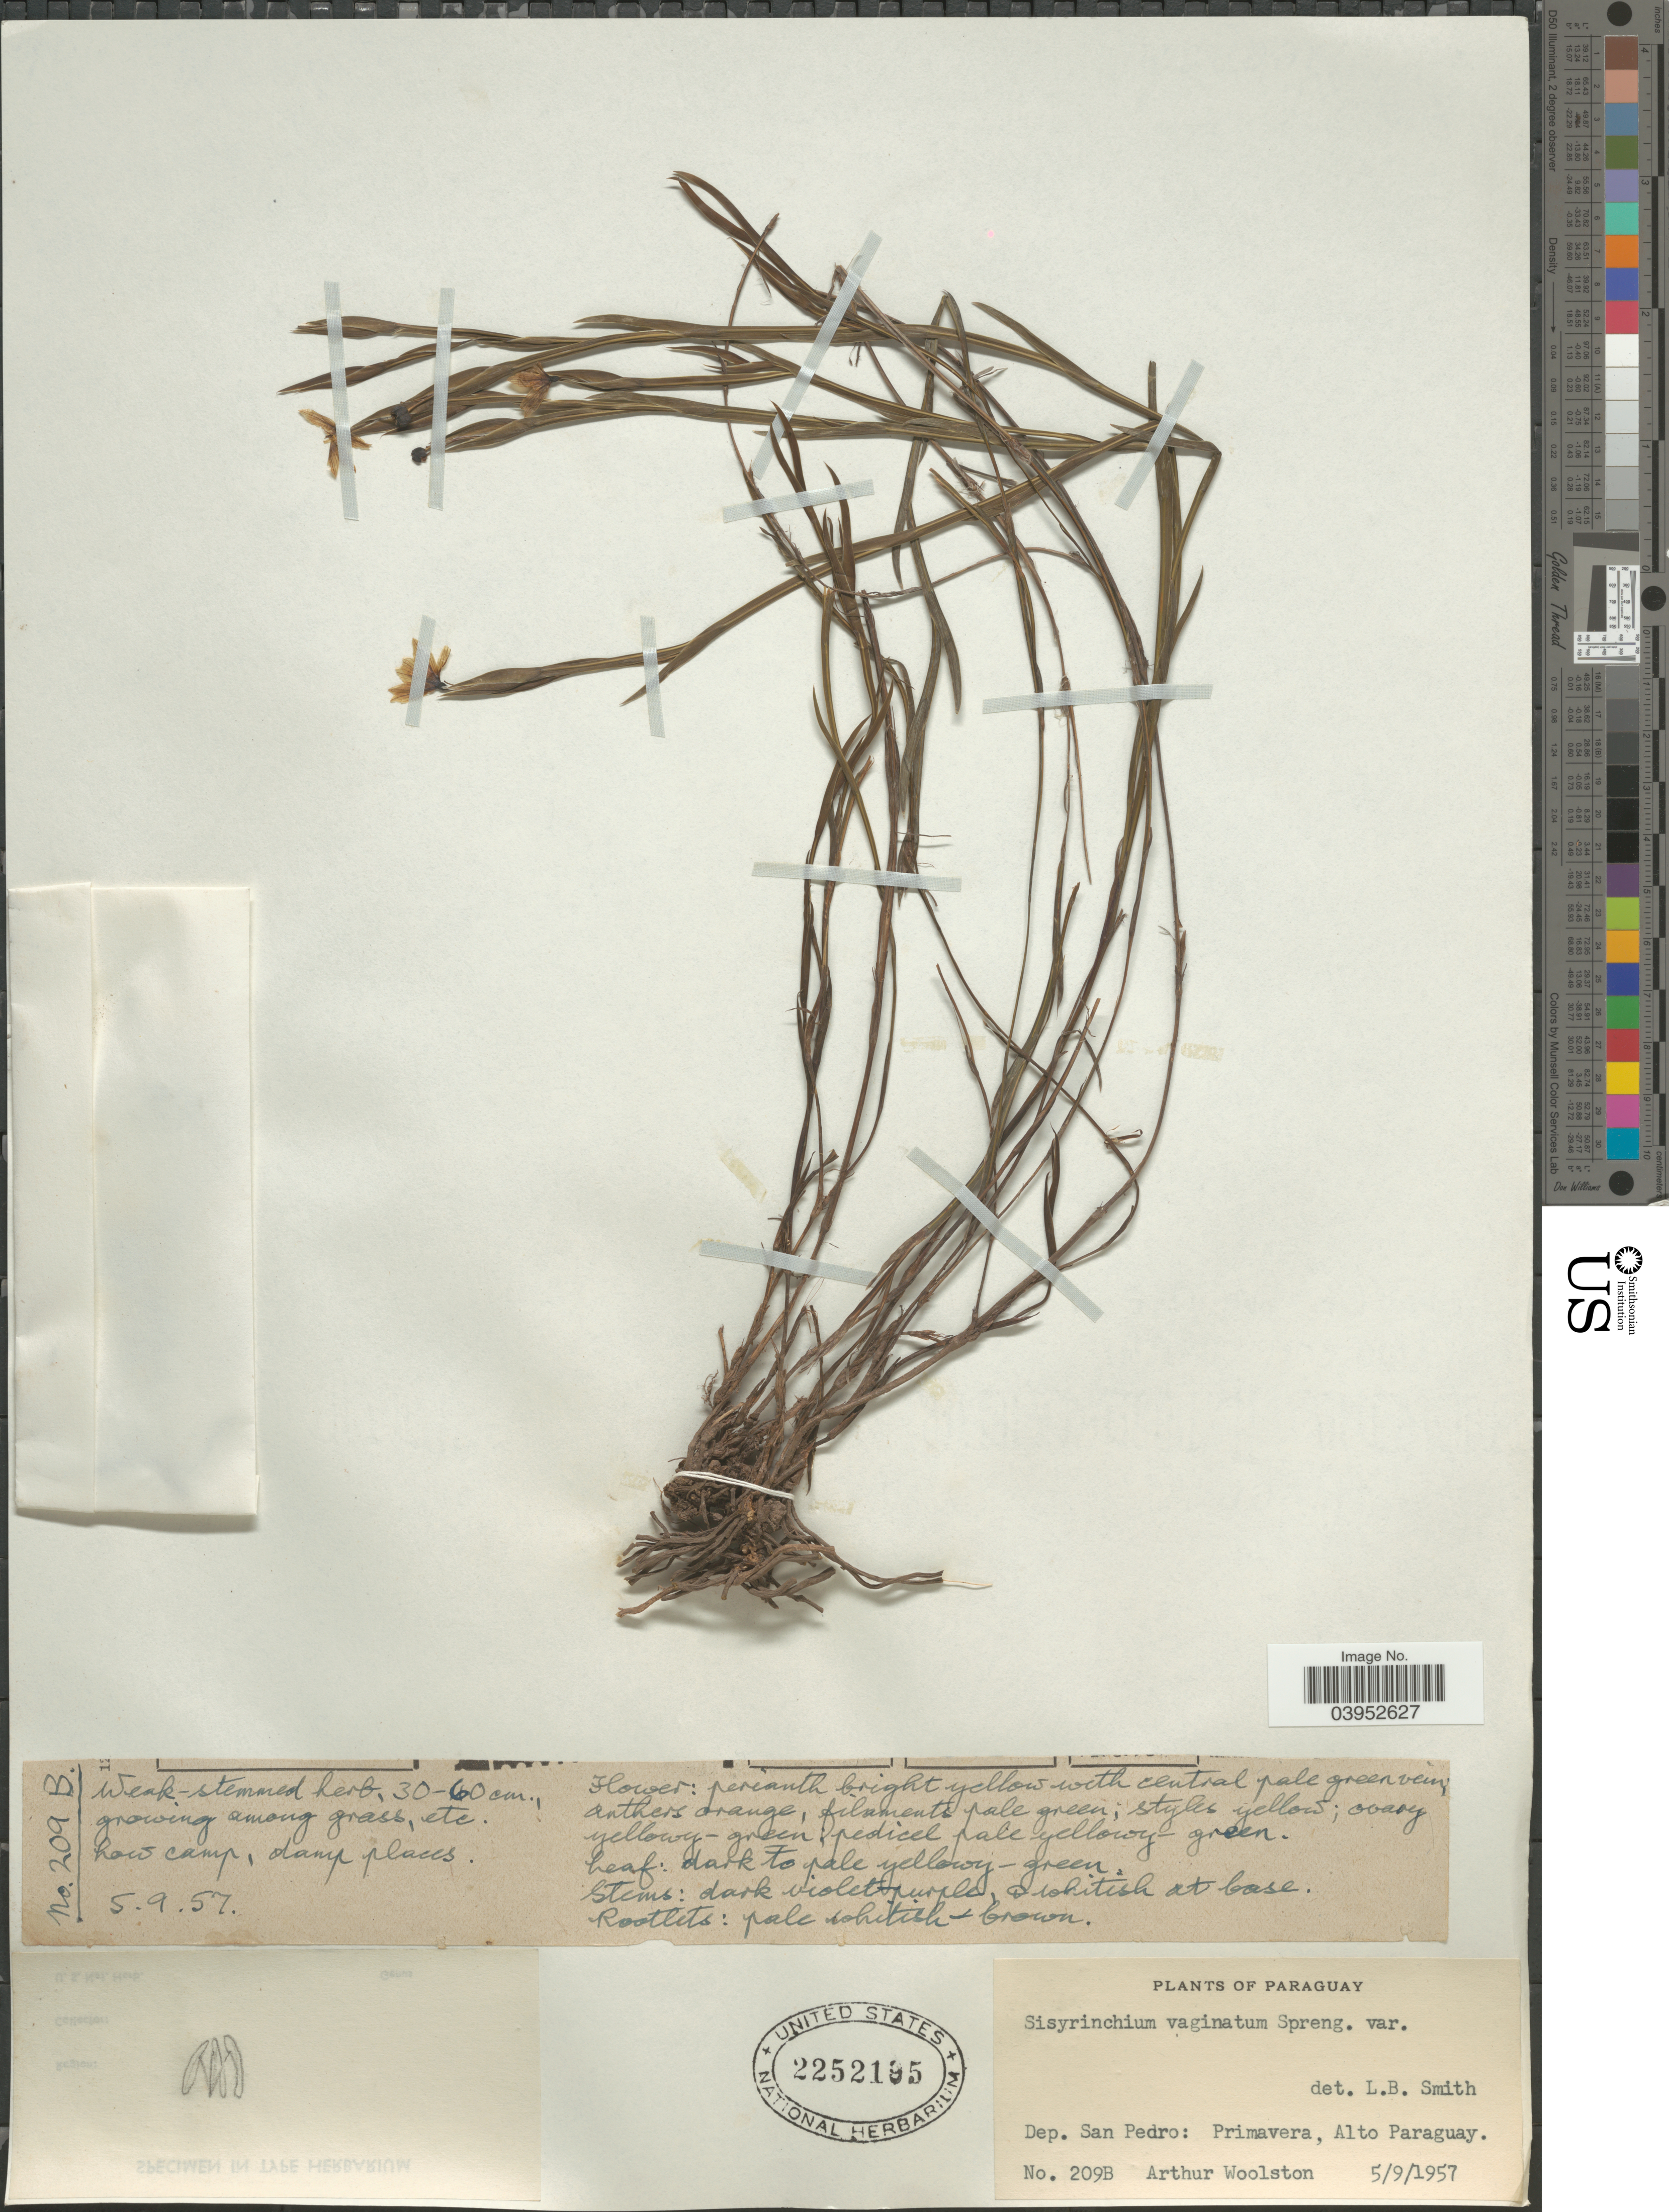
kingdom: Plantae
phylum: Tracheophyta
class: Liliopsida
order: Asparagales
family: Iridaceae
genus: Sisyrinchium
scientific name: Sisyrinchium vaginatum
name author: Spreng.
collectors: A. L. Woolston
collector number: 209B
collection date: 1957-09-05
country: Paraguay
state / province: San Pedro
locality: Dep. San Pedro: Primavera, Alto Paraguay.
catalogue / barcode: US 2252195